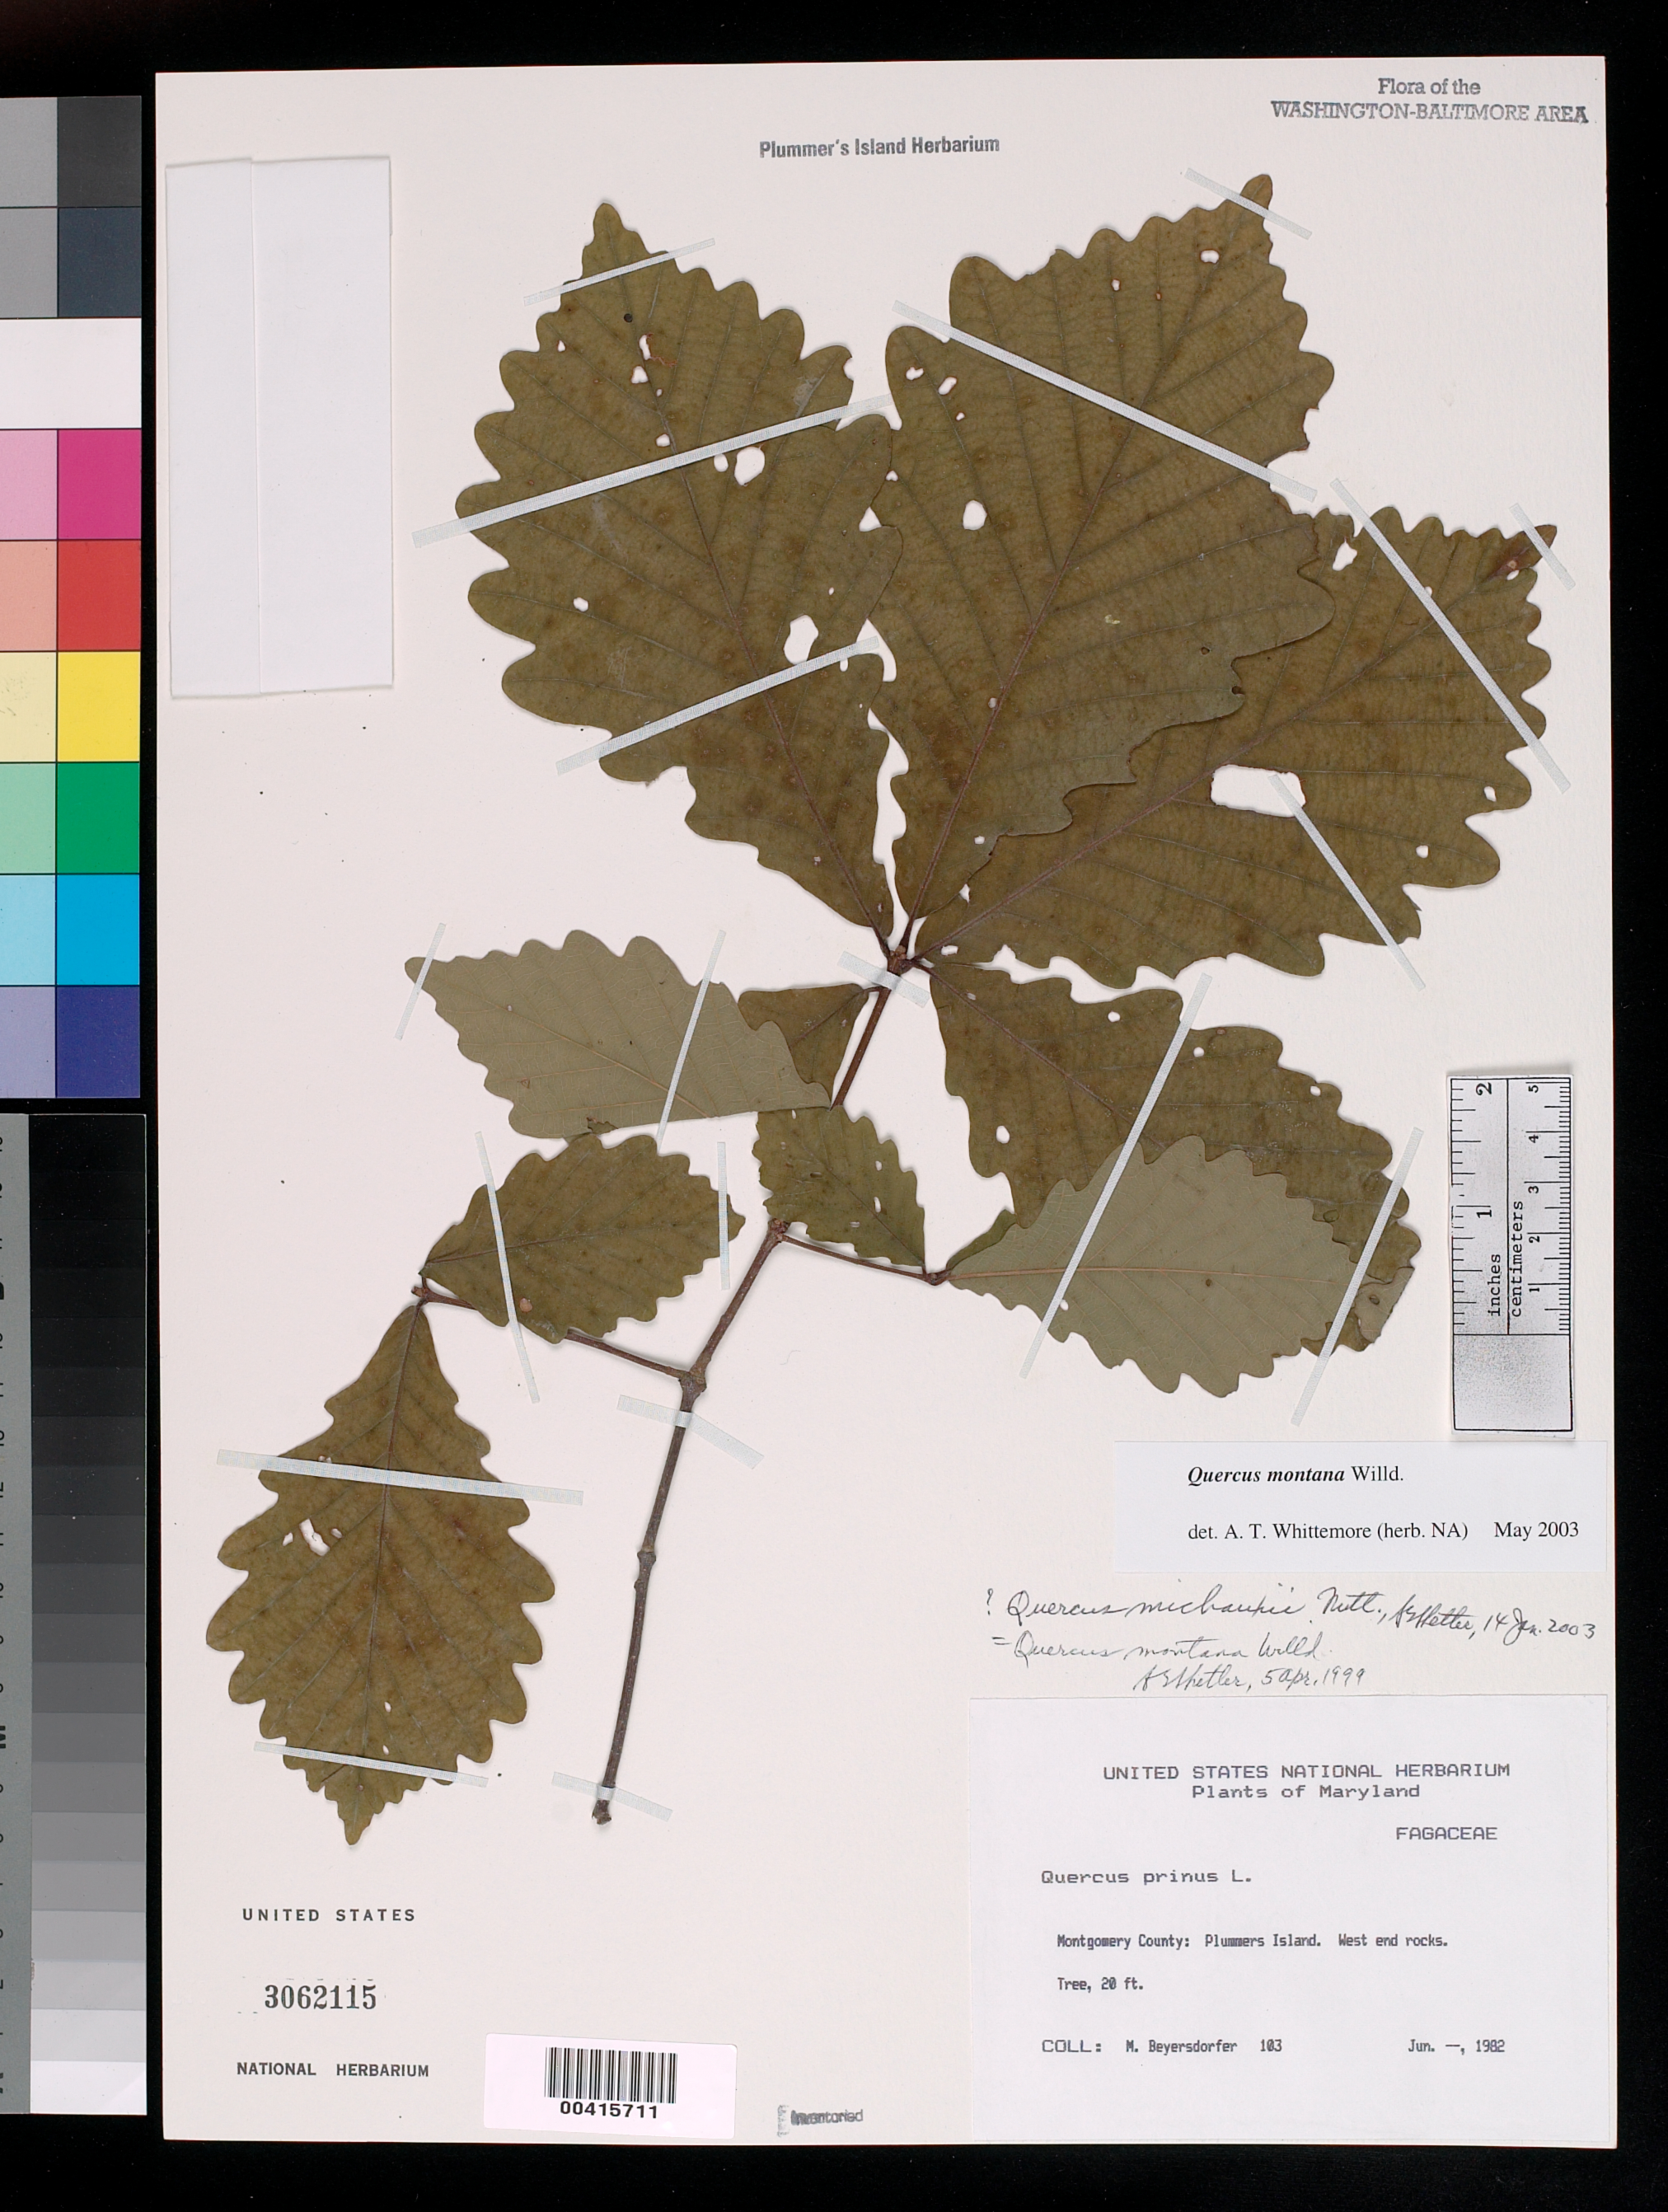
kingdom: Plantae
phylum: Tracheophyta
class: Magnoliopsida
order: Fagales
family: Fagaceae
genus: Quercus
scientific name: Quercus montana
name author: Willd.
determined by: Shetler, Stanwyn G., (US), NMNH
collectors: M. Beyersdorfer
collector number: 103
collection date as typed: Jun 1982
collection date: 1982-06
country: United States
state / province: Maryland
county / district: Montgomery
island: Plummers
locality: Plummer's Island; west end rocks. Plummers Island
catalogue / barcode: US 3062115